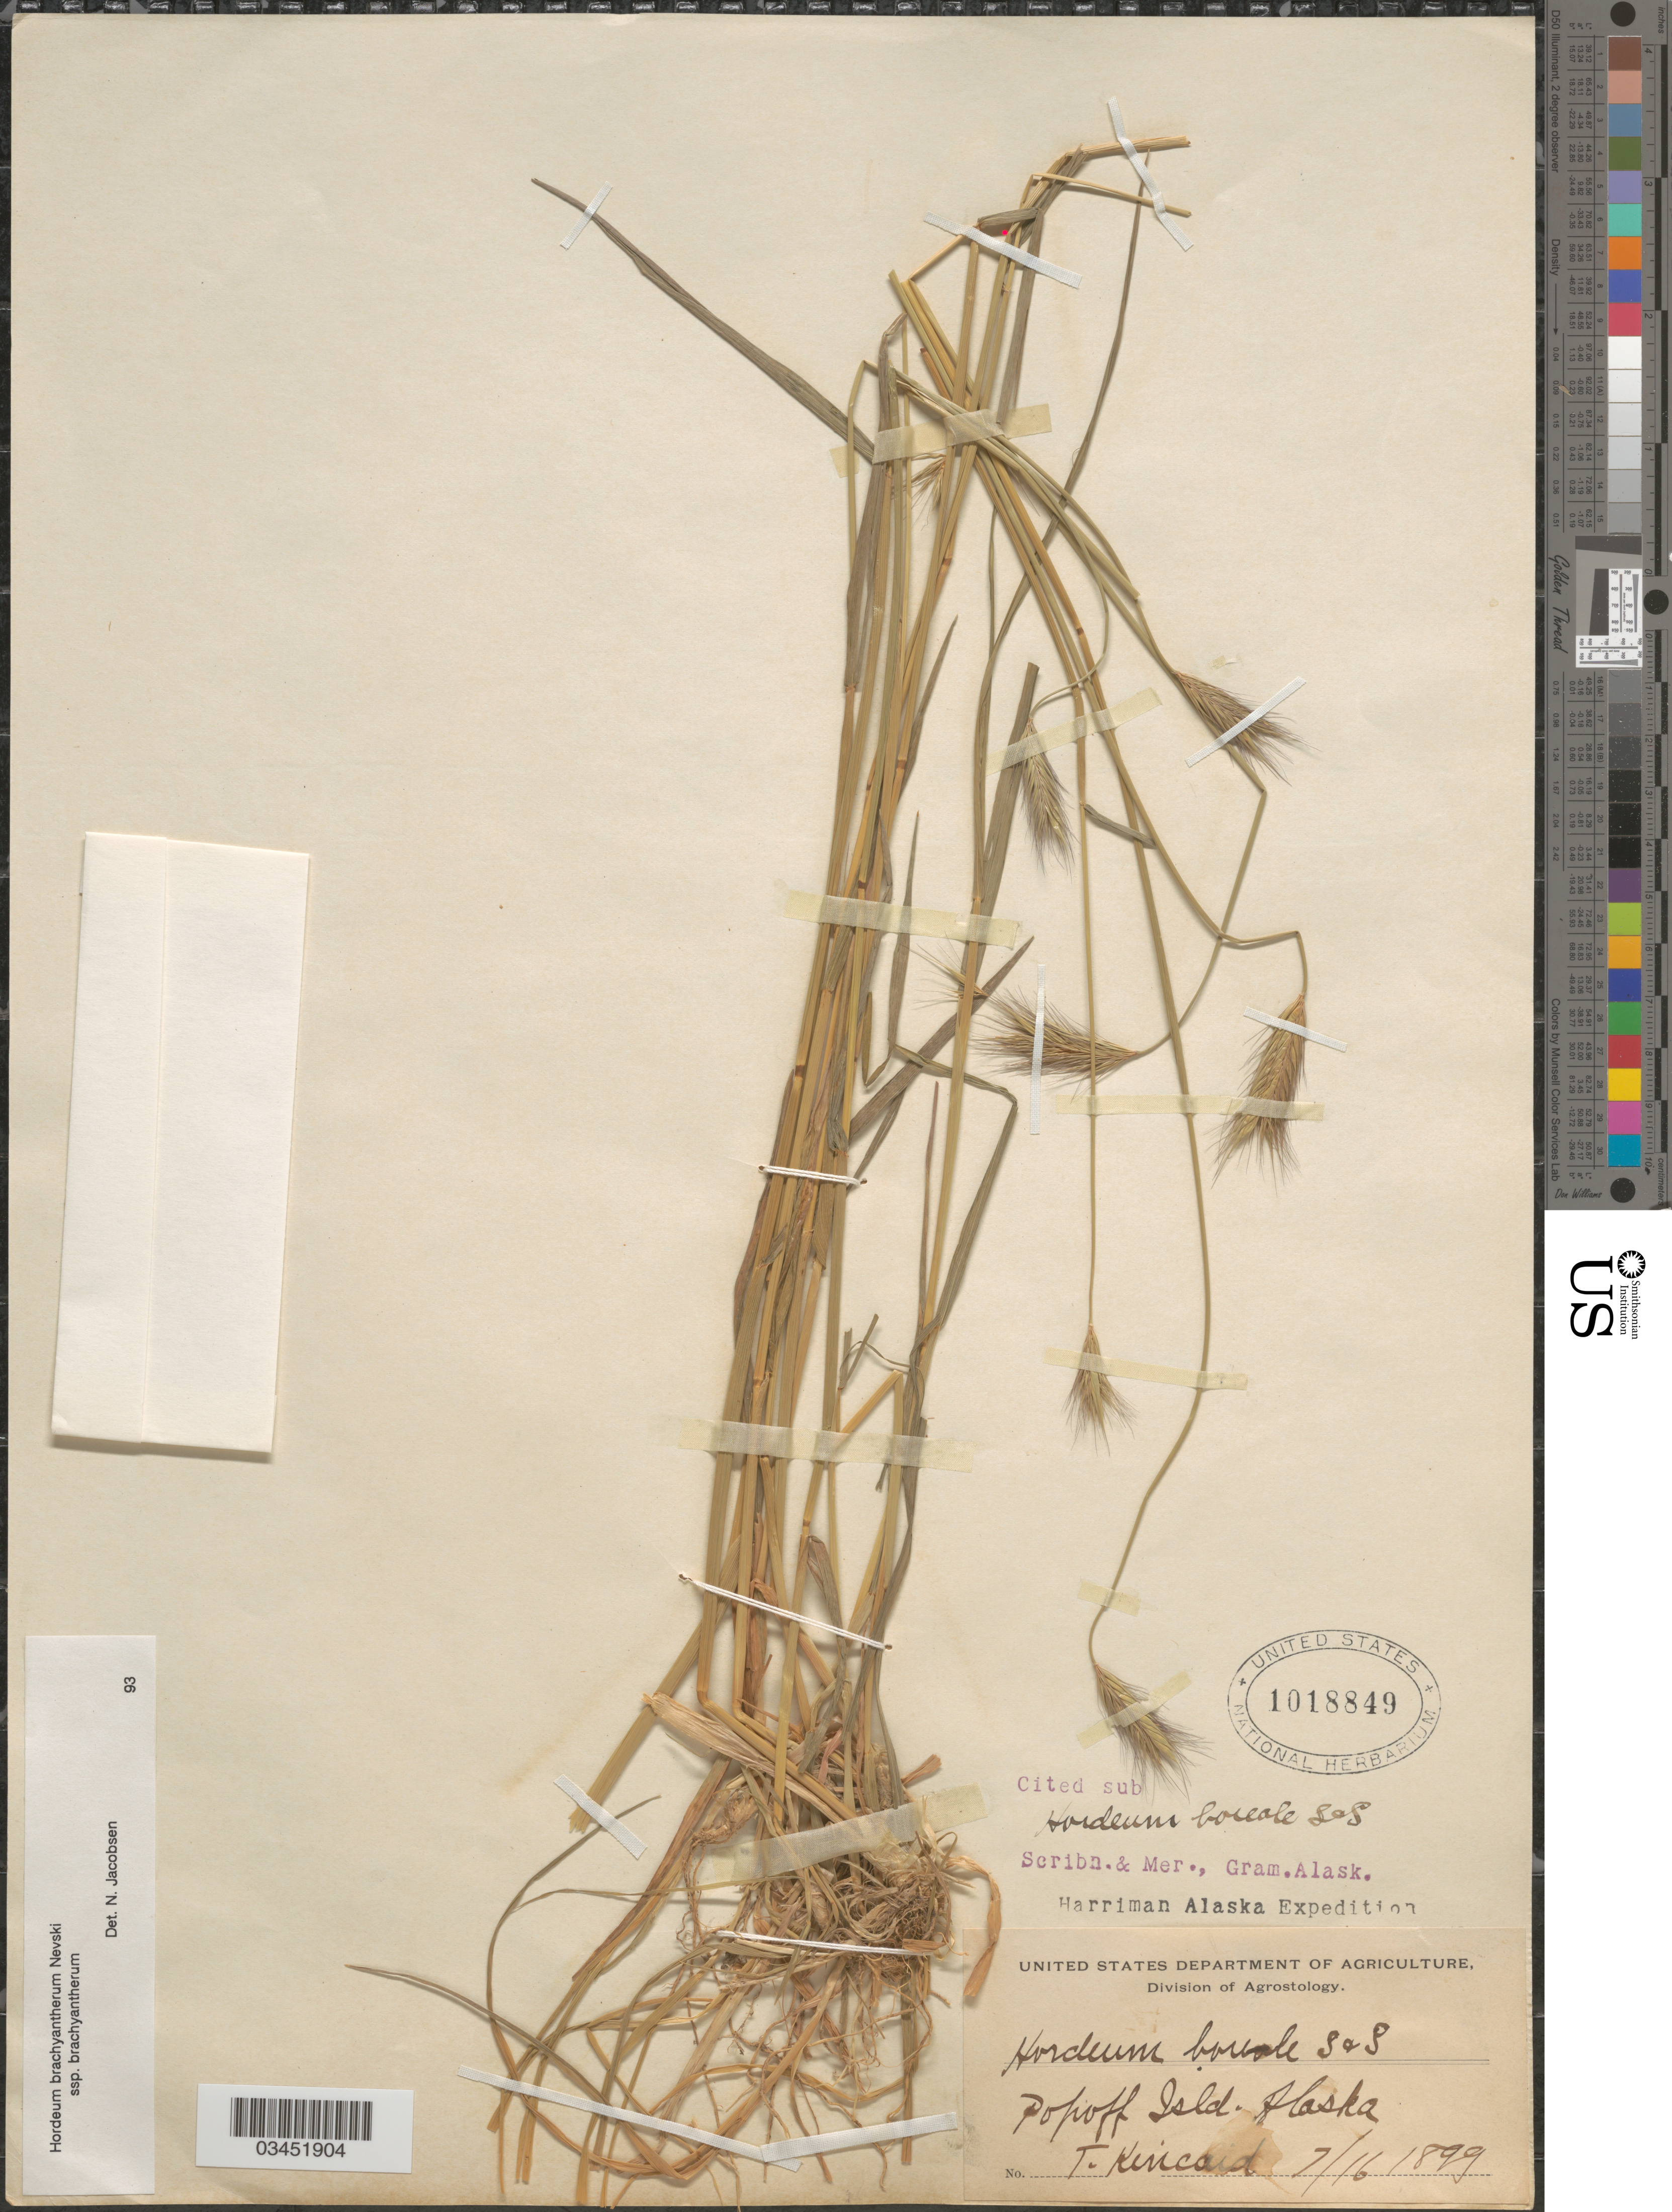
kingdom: Plantae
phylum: Tracheophyta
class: Liliopsida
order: Poales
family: Poaceae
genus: Hordeum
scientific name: Hordeum brachyantherum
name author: Nevski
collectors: T. C. Kincaid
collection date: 1899-07-16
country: United States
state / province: Alaska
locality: Harriman Alaska Expedition. Popoff Isld.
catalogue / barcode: US 1018849